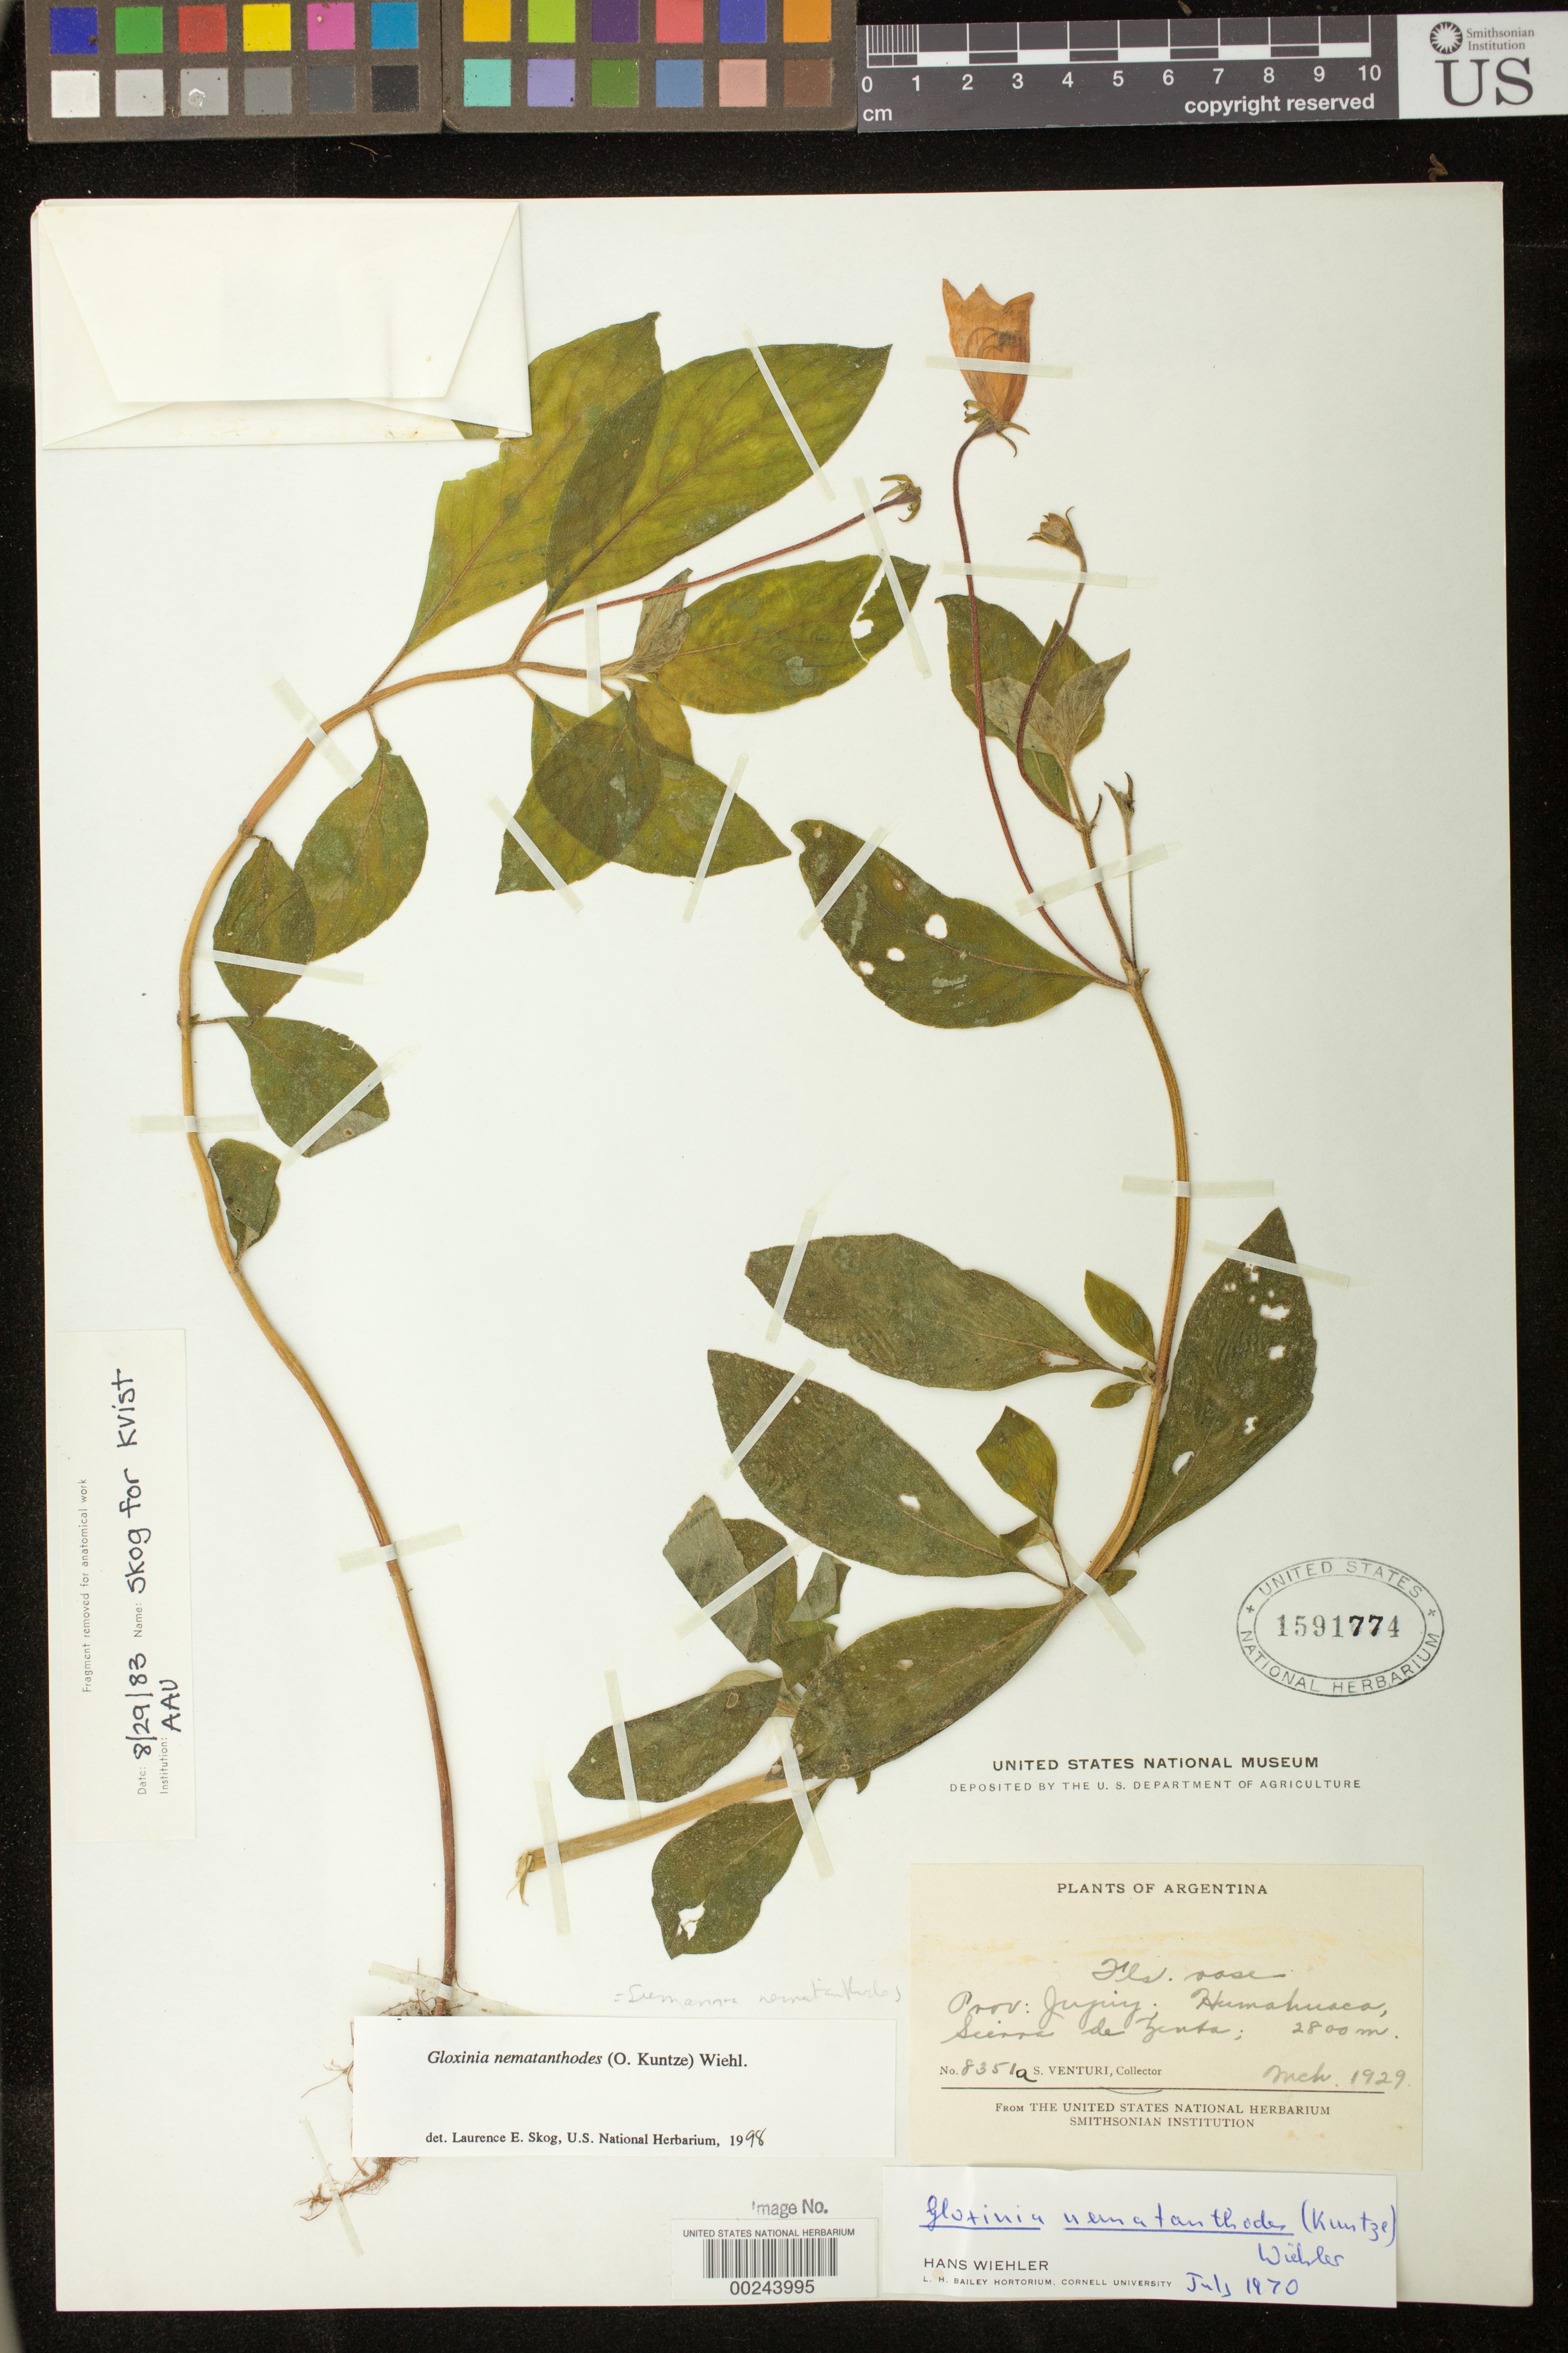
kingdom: Plantae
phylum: Tracheophyta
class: Magnoliopsida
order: Lamiales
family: Gesneriaceae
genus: Seemannia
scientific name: Seemannia nematanthodes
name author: (Kuntze) K. Schum.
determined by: Skog, Laurence E.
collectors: S. Venturi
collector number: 8351 a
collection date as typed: Mar 1929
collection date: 1929-03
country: Argentina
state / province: Jujuy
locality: Dept. Humahuaca, Sierra de Zenta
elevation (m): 2800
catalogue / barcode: US 1591774